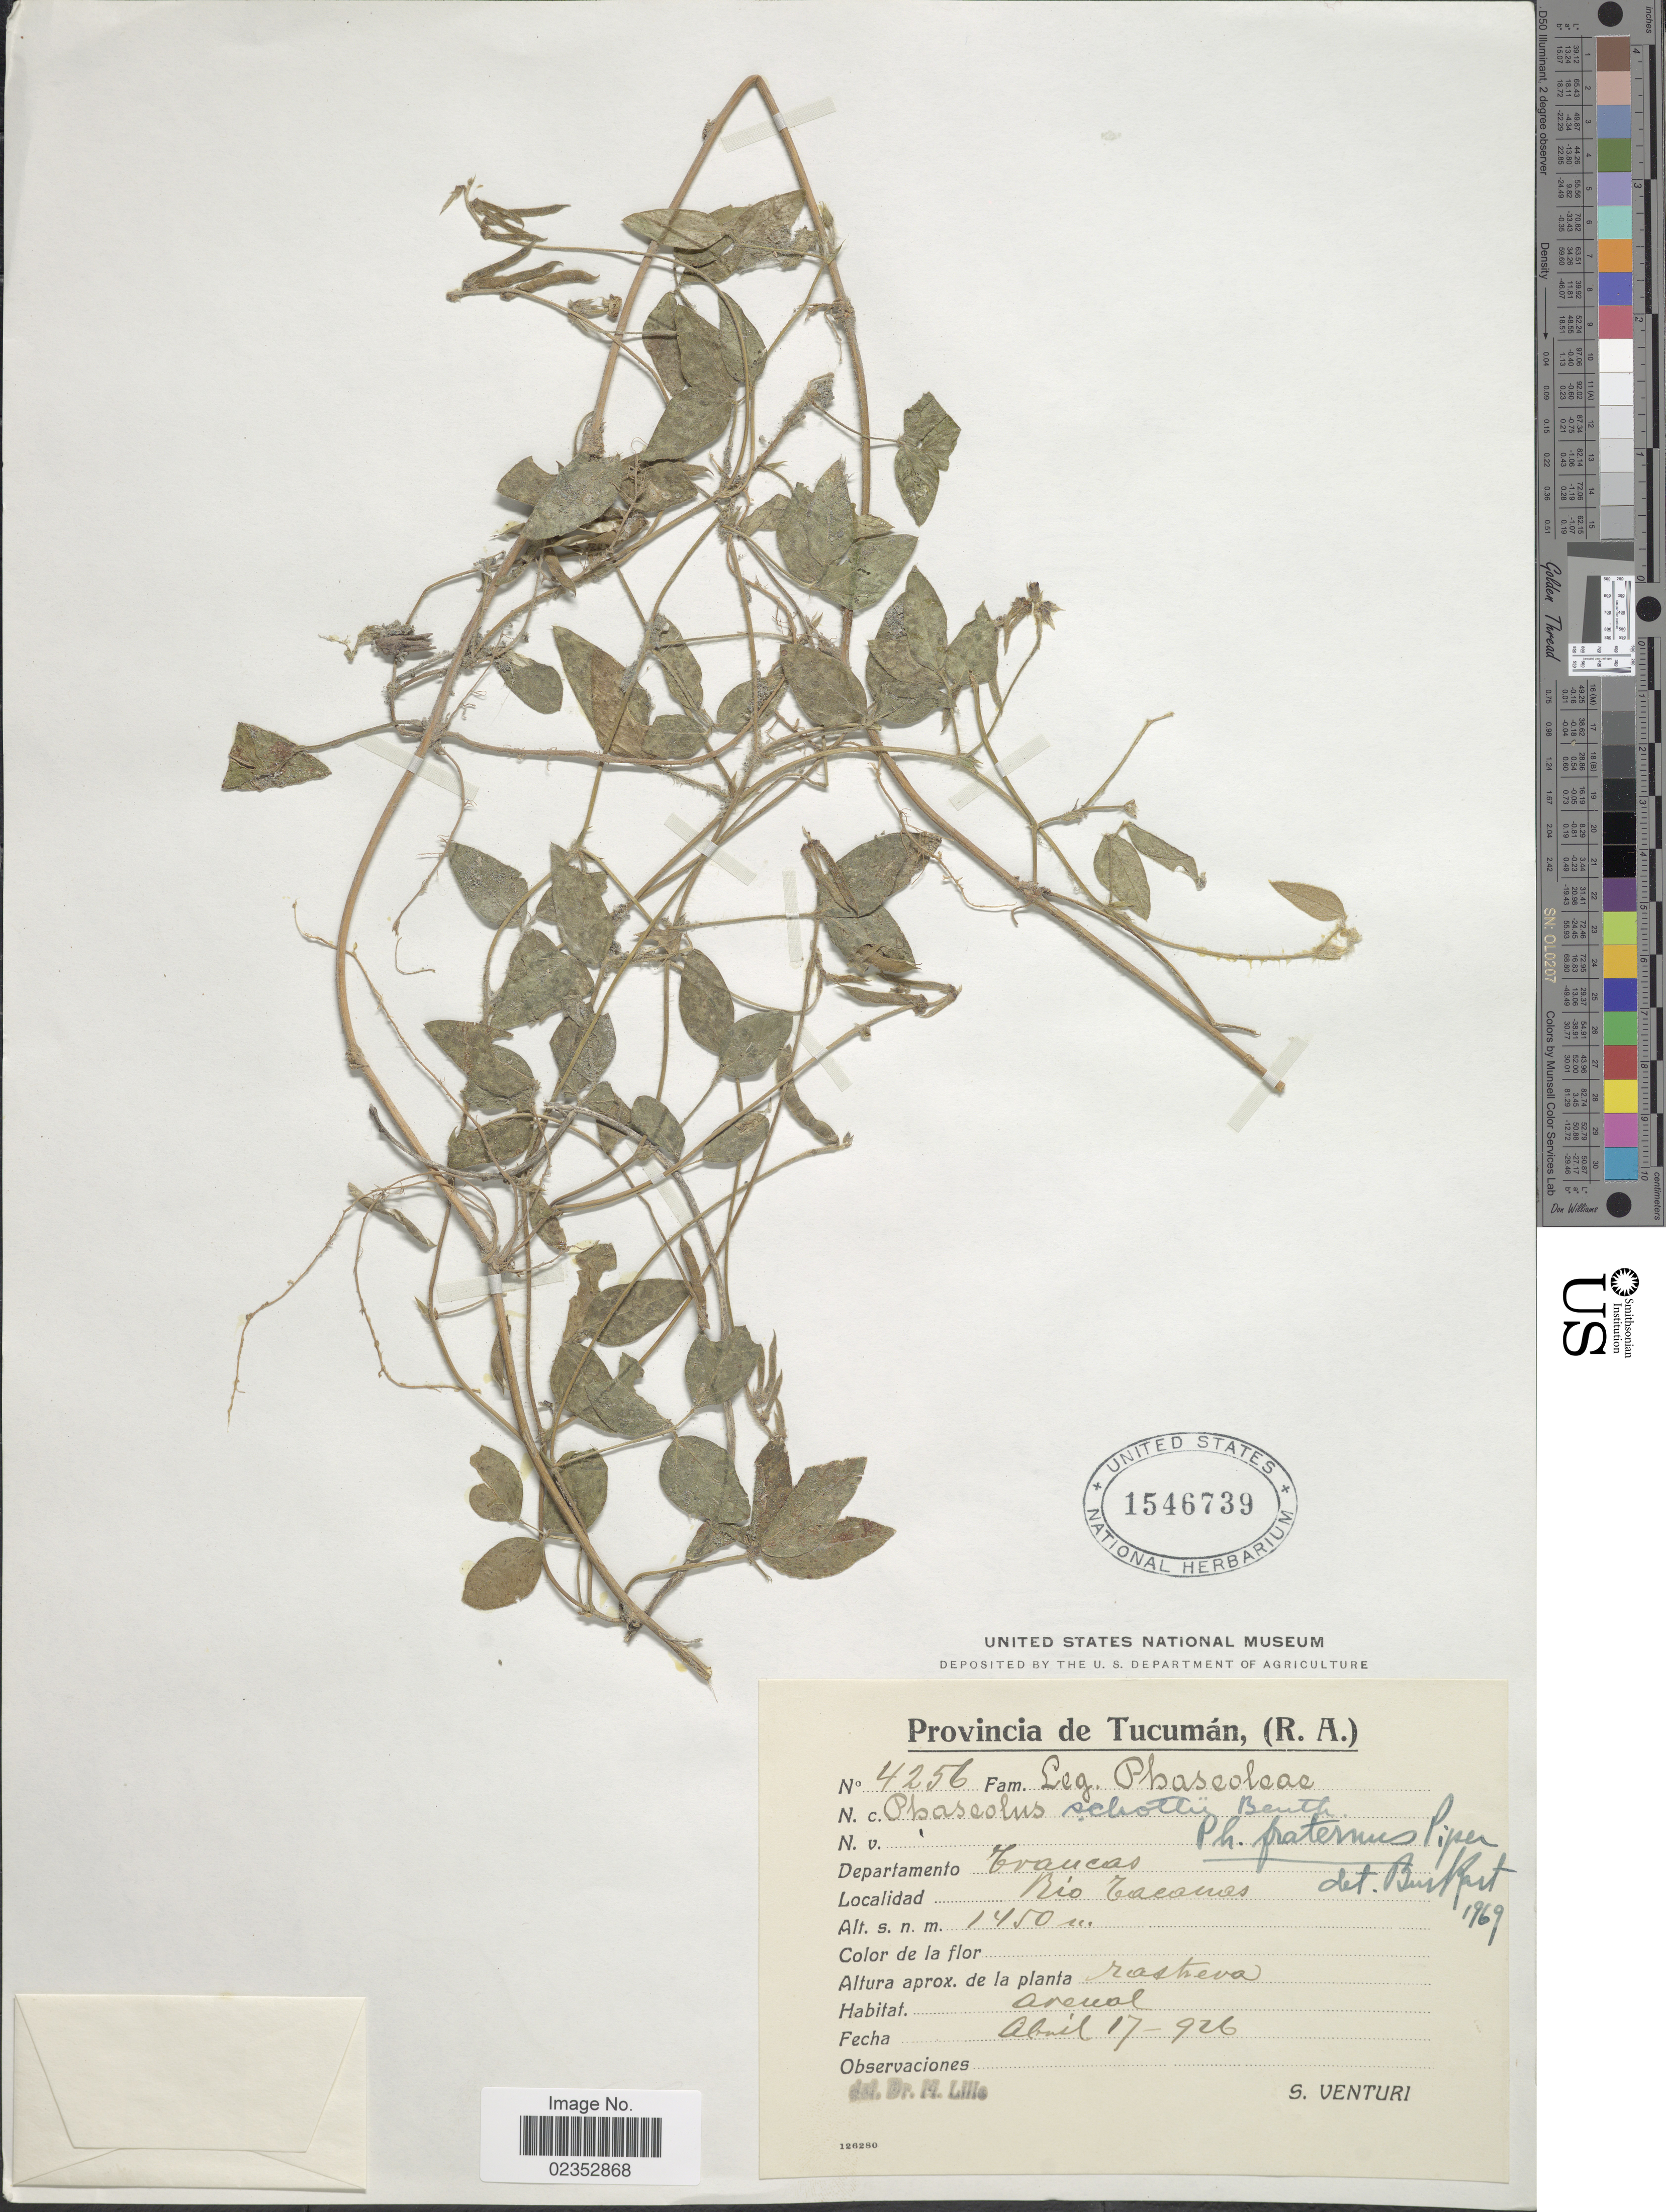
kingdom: Plantae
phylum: Tracheophyta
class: Magnoliopsida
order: Fabales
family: Fabaceae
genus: Macroptilium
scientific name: Macroptilium fraternum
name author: Juarez & S. Perez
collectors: S. Venturi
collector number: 4256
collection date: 1926-04-17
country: Argentina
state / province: Tucuman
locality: (R.A.), Departamento Trancas, Río Tacanas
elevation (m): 1450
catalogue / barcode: US 1546739